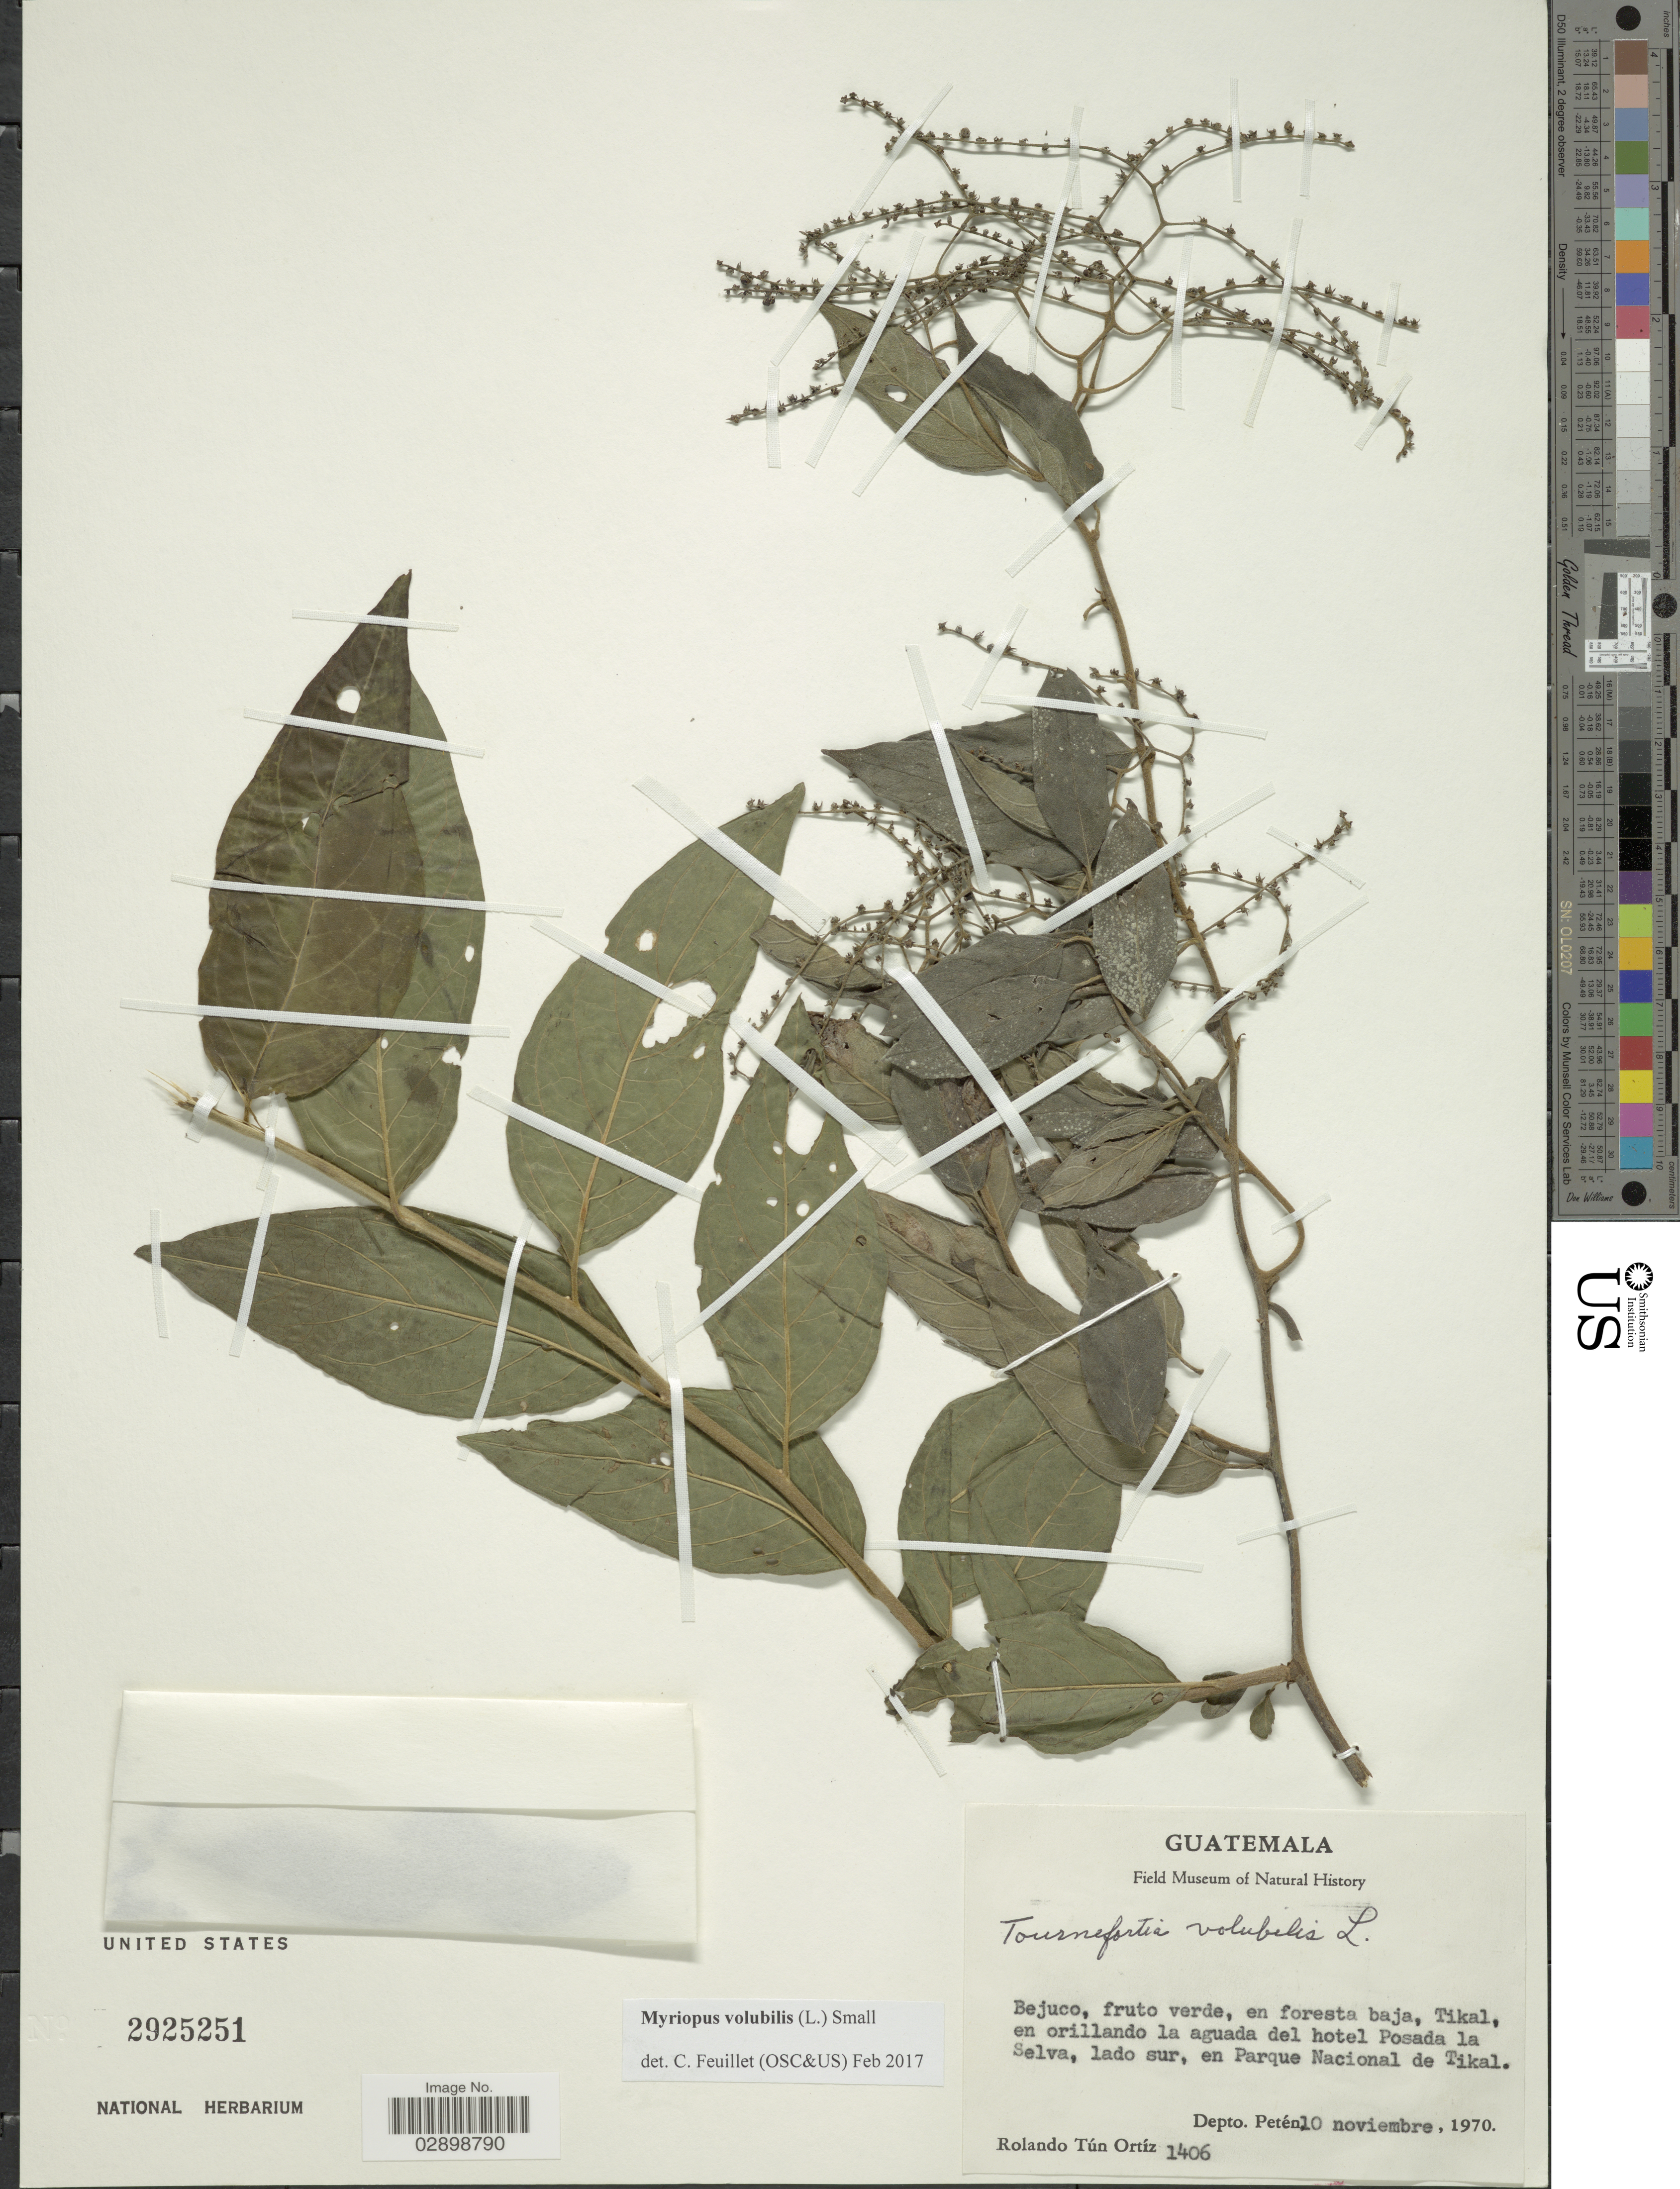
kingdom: Plantae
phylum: Tracheophyta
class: Magnoliopsida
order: Boraginales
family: Heliotropiaceae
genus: Myriopus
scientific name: Myriopus volubilis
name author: (L.) Small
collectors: R. T. Ortíz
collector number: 1406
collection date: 1970-11-10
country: Guatemala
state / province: El Petén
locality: Tikal, en orillando la aguada del hotel Posada la Selva, lado sur, en Parque Nacional de Tikal. Depto. Petén.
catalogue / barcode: US 2925251